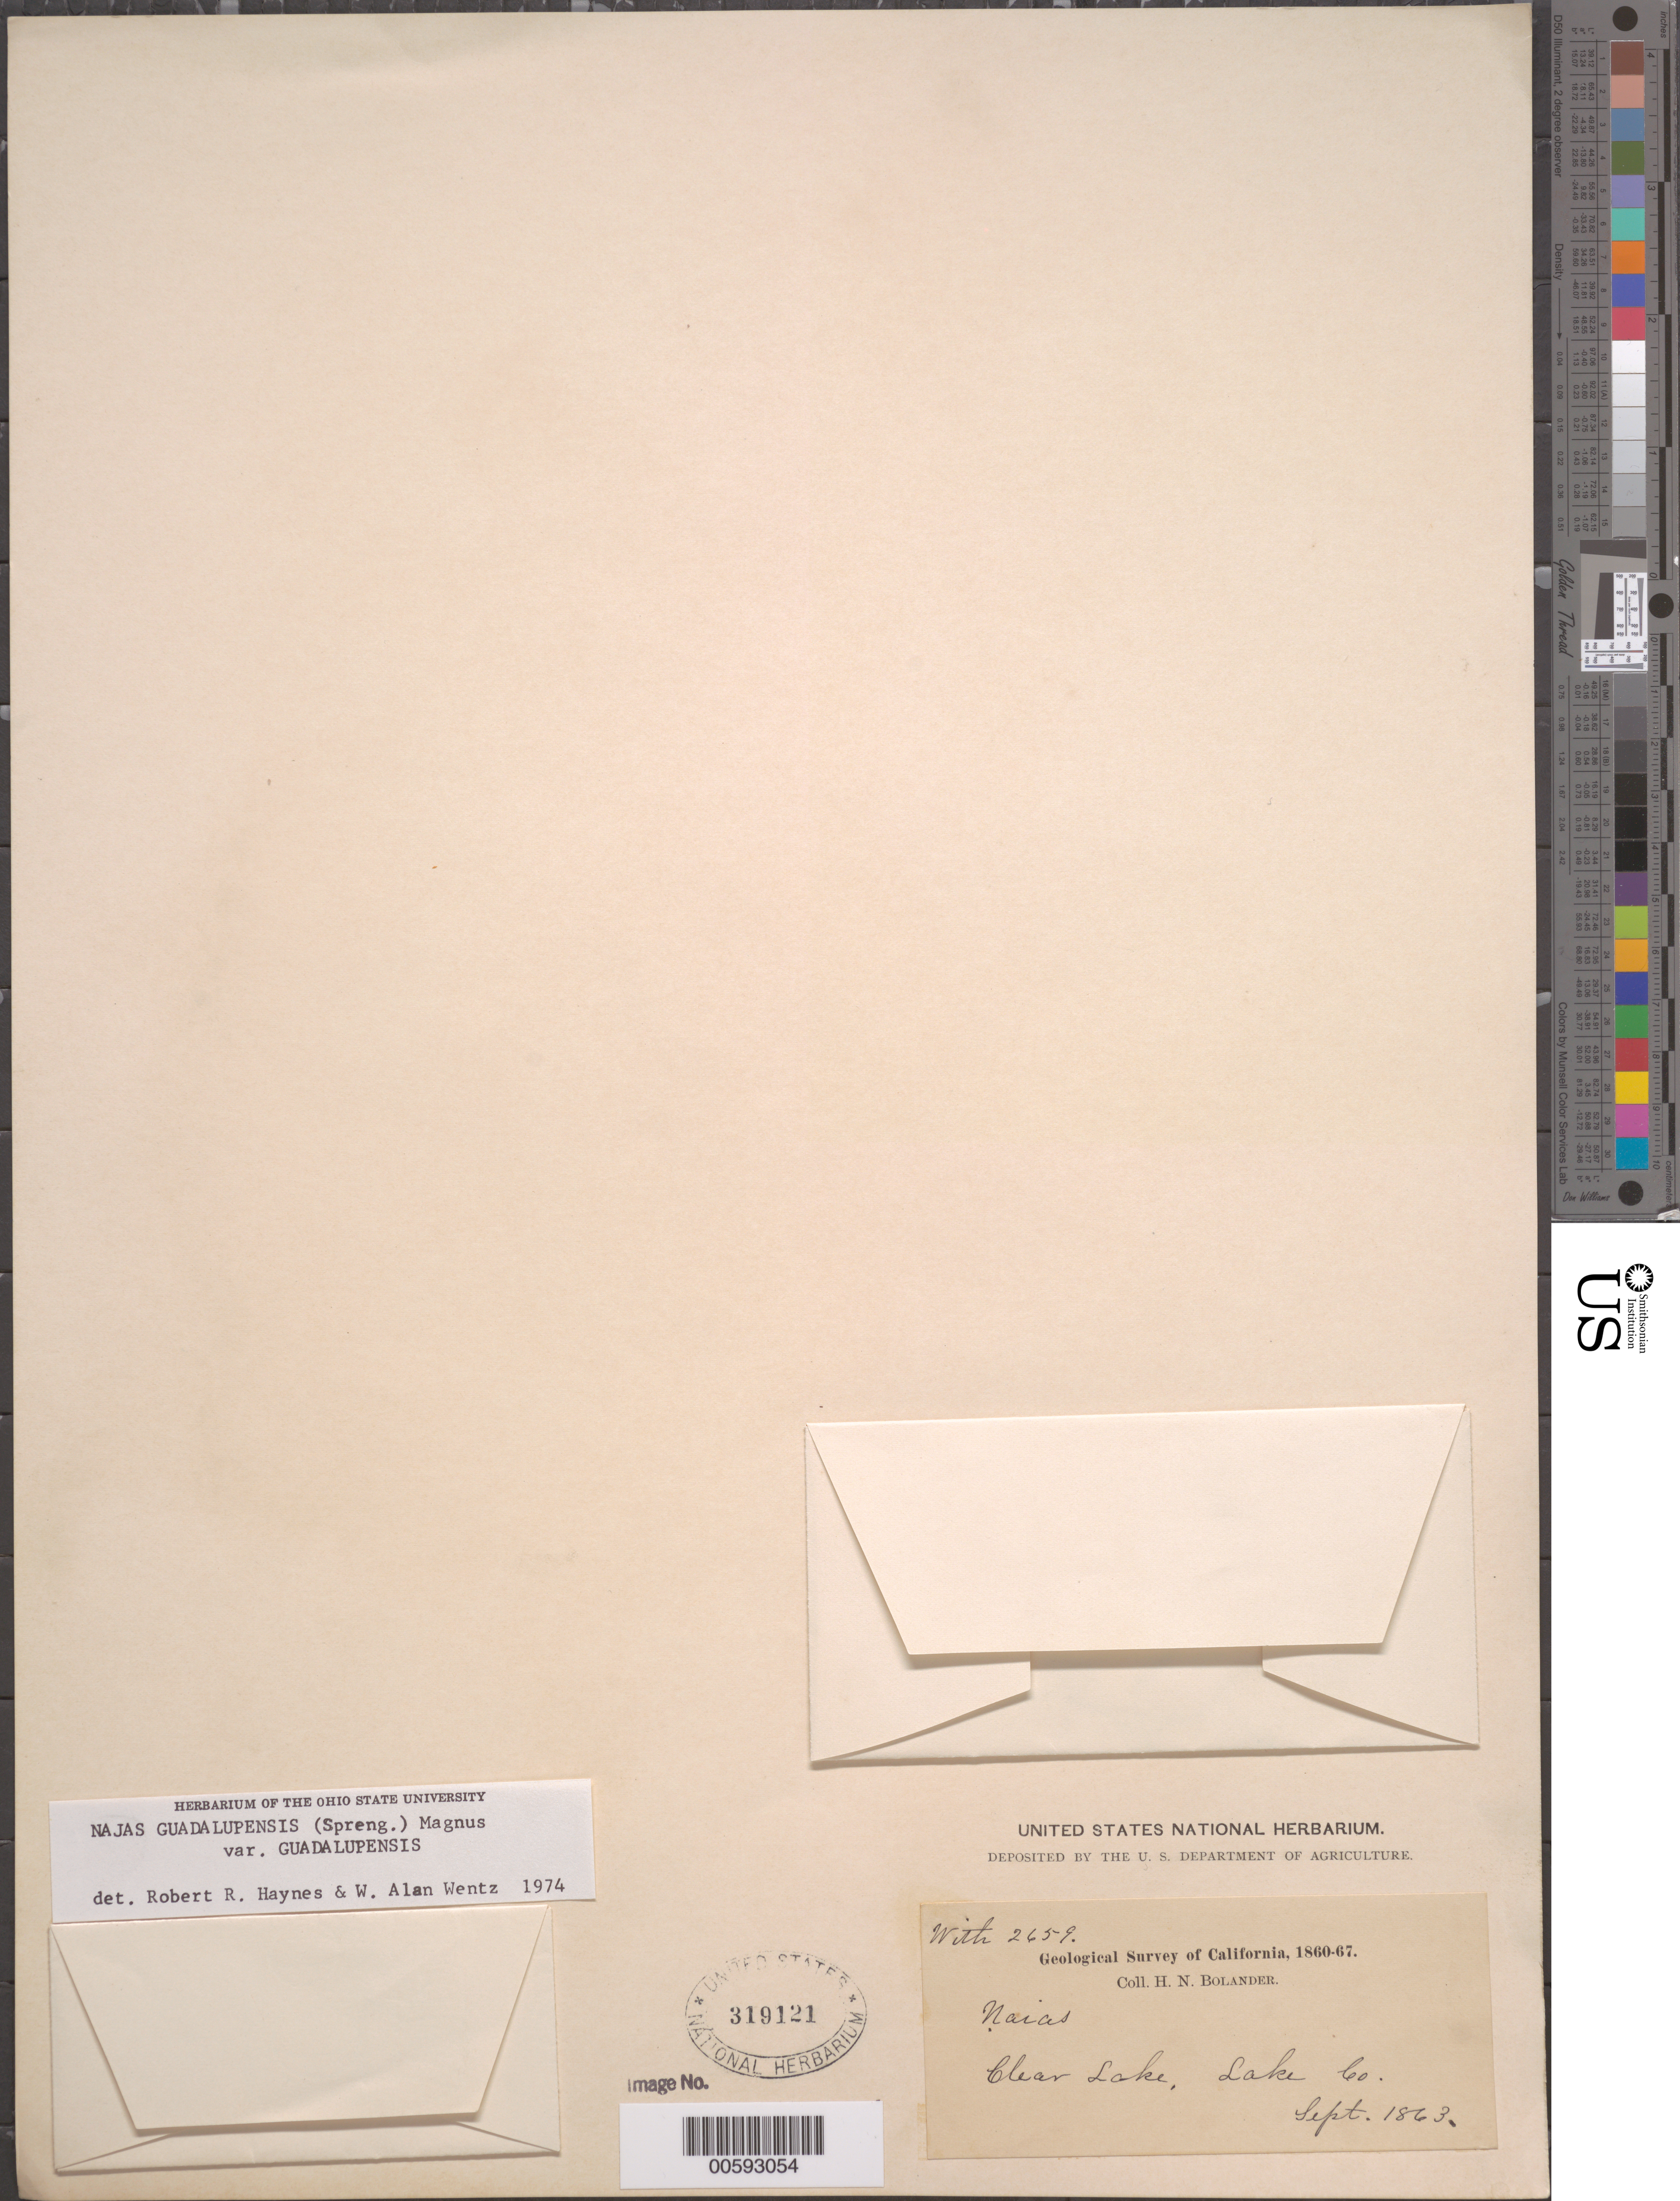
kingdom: Plantae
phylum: Tracheophyta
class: Liliopsida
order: Alismatales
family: Hydrocharitaceae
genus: Najas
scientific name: Najas guadalupensis var. guadalupensis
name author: (Spreng.) Magnus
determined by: Haynes, R. R.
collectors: H. Bolander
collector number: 2659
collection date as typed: Sep 1863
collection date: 1863-09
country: United States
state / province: California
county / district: Lake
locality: Clear Lake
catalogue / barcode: US 319121